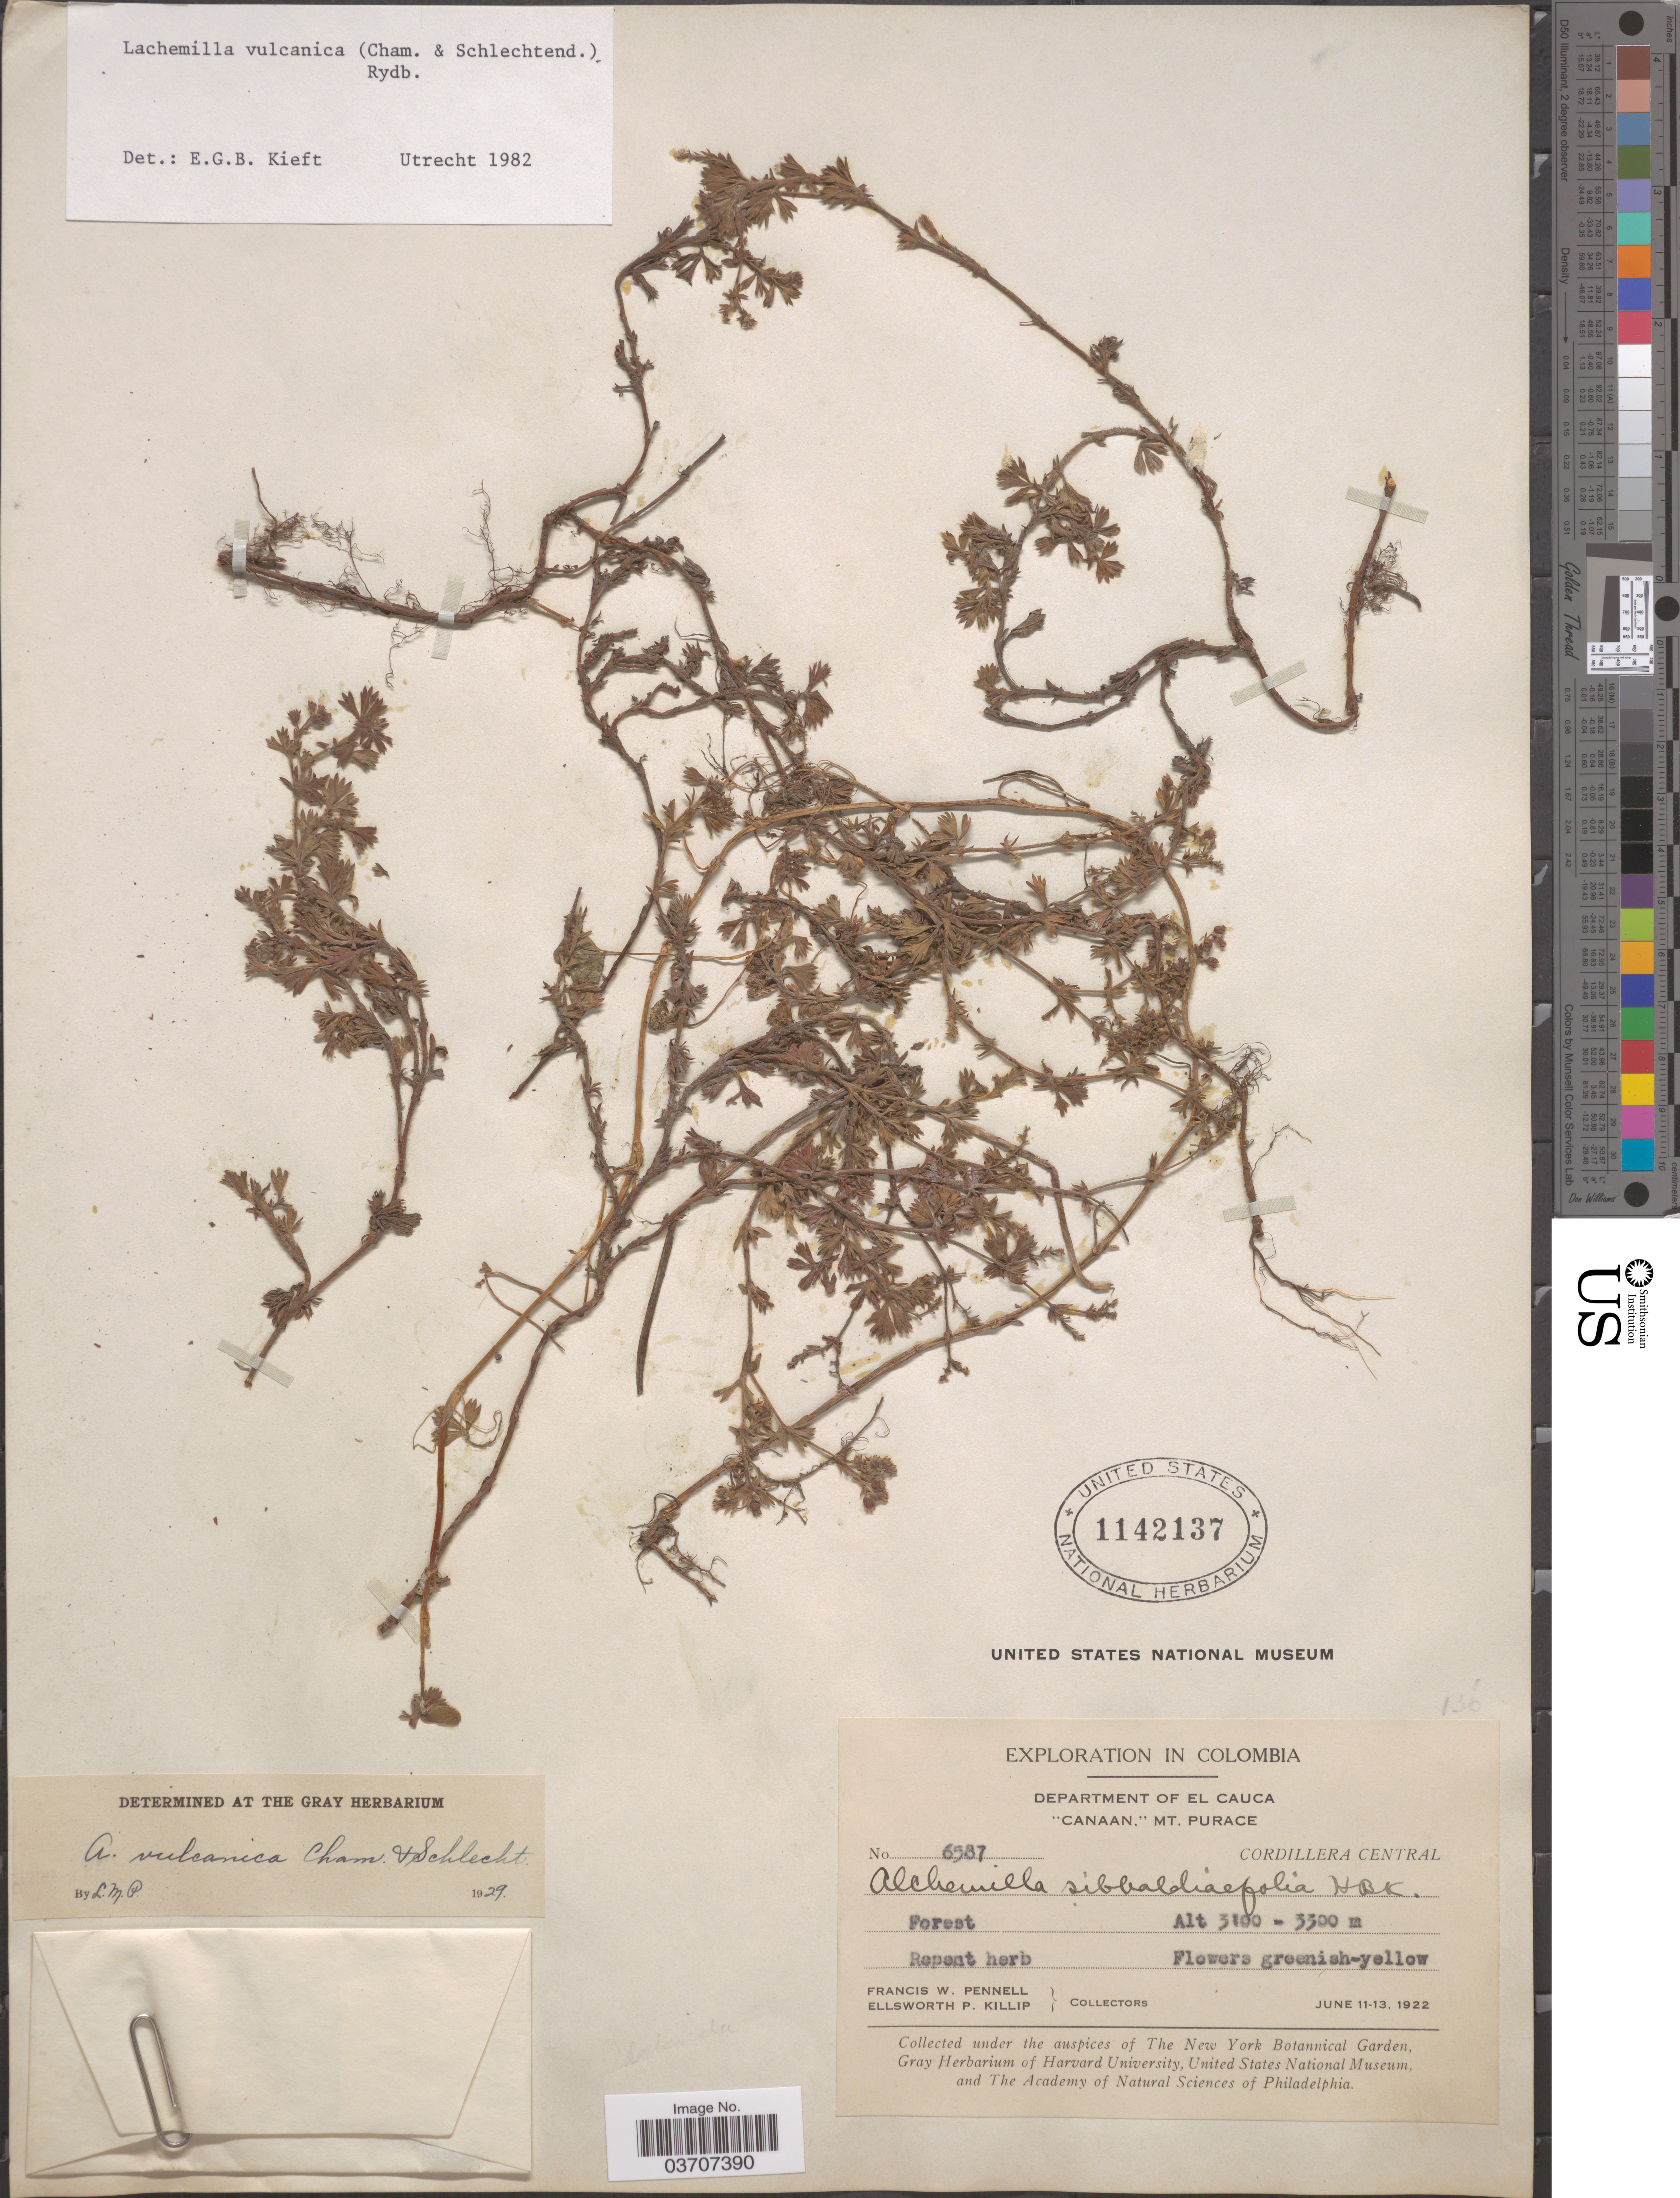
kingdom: Plantae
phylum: Tracheophyta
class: Magnoliopsida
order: Rosales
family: Rosaceae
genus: Lachemilla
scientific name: Lachemilla vulcanica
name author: (Cham. & Schltdl.) Rydb.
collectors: F. W. Pennell & E. P. Killip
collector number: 6587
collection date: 1922-06-11/1922-06-13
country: Colombia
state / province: Cauca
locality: Department of El Cauca. "Canaan," Mt. Purace. Cordillera Central.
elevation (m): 3100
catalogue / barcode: US 1142137